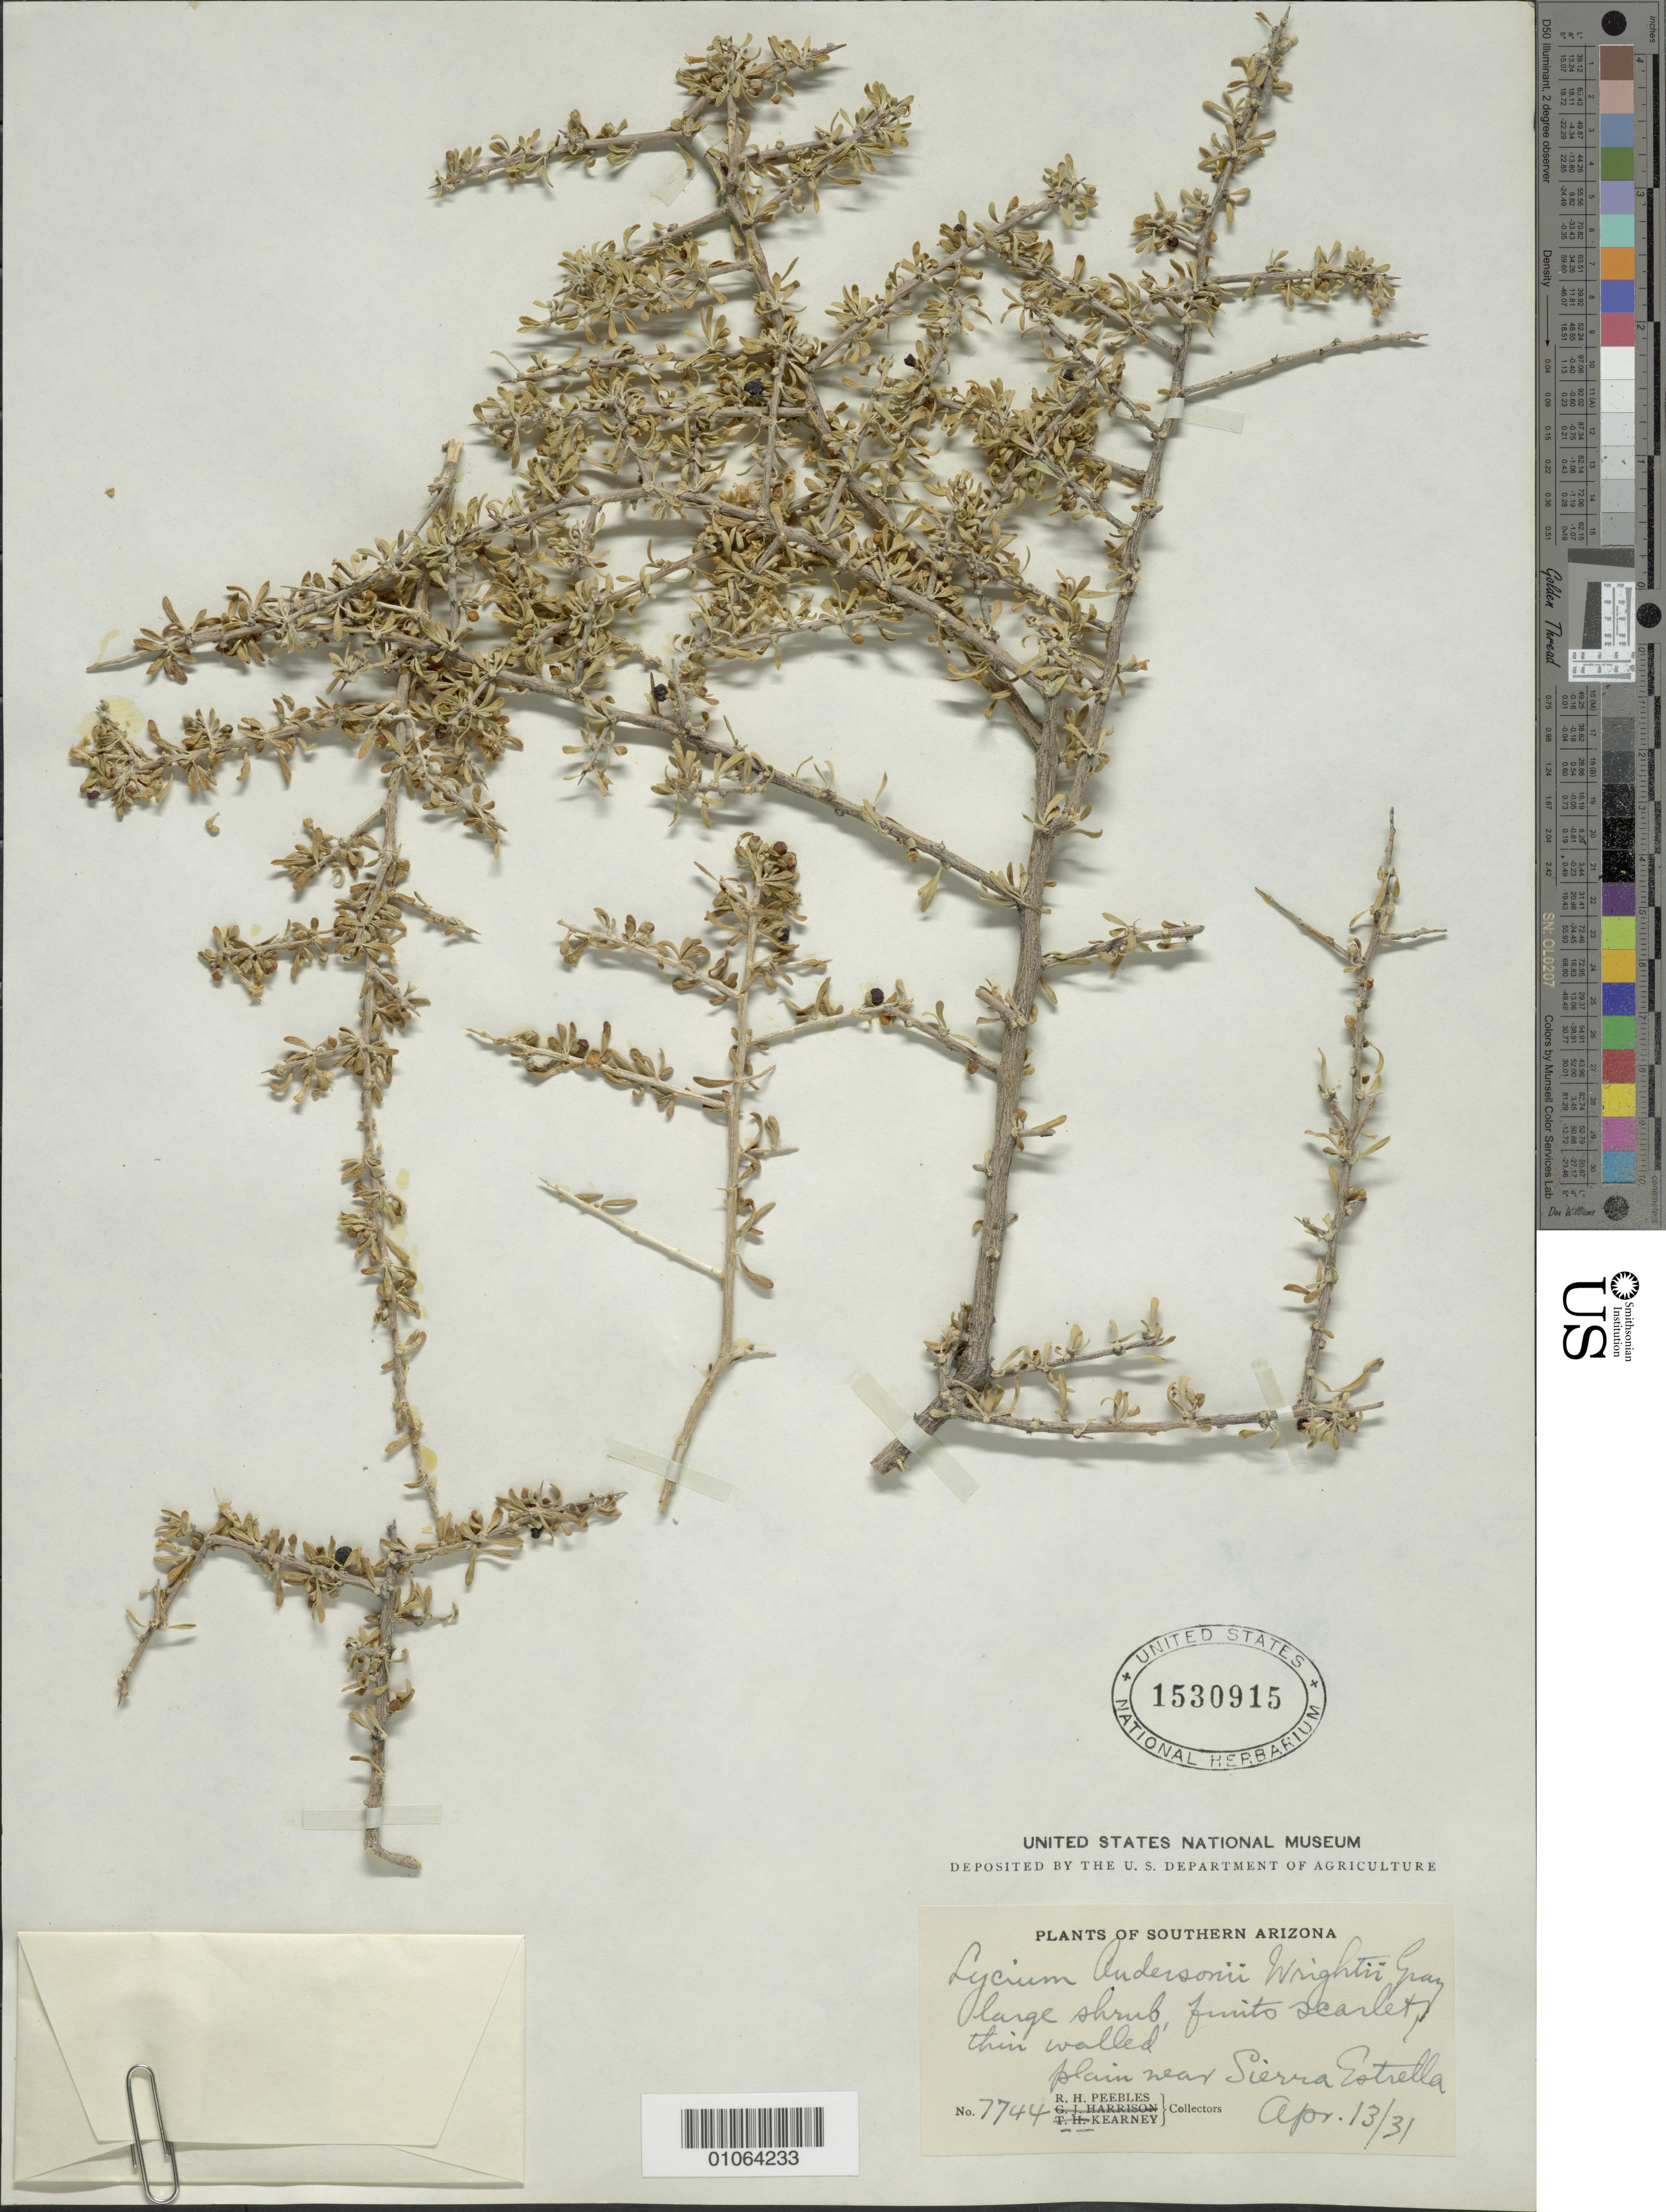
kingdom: Plantae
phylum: Tracheophyta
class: Magnoliopsida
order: Solanales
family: Solanaceae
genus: Lycium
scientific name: Lycium andersonii var. wrightii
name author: A. Gray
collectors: R. H. Peebles & Kearney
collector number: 7744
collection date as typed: Transcribed d/m/y: 13/4/31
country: United States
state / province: Arizona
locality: Southern Arizona. Thin walled plain near Sierra Estrella.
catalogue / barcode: US 1530915